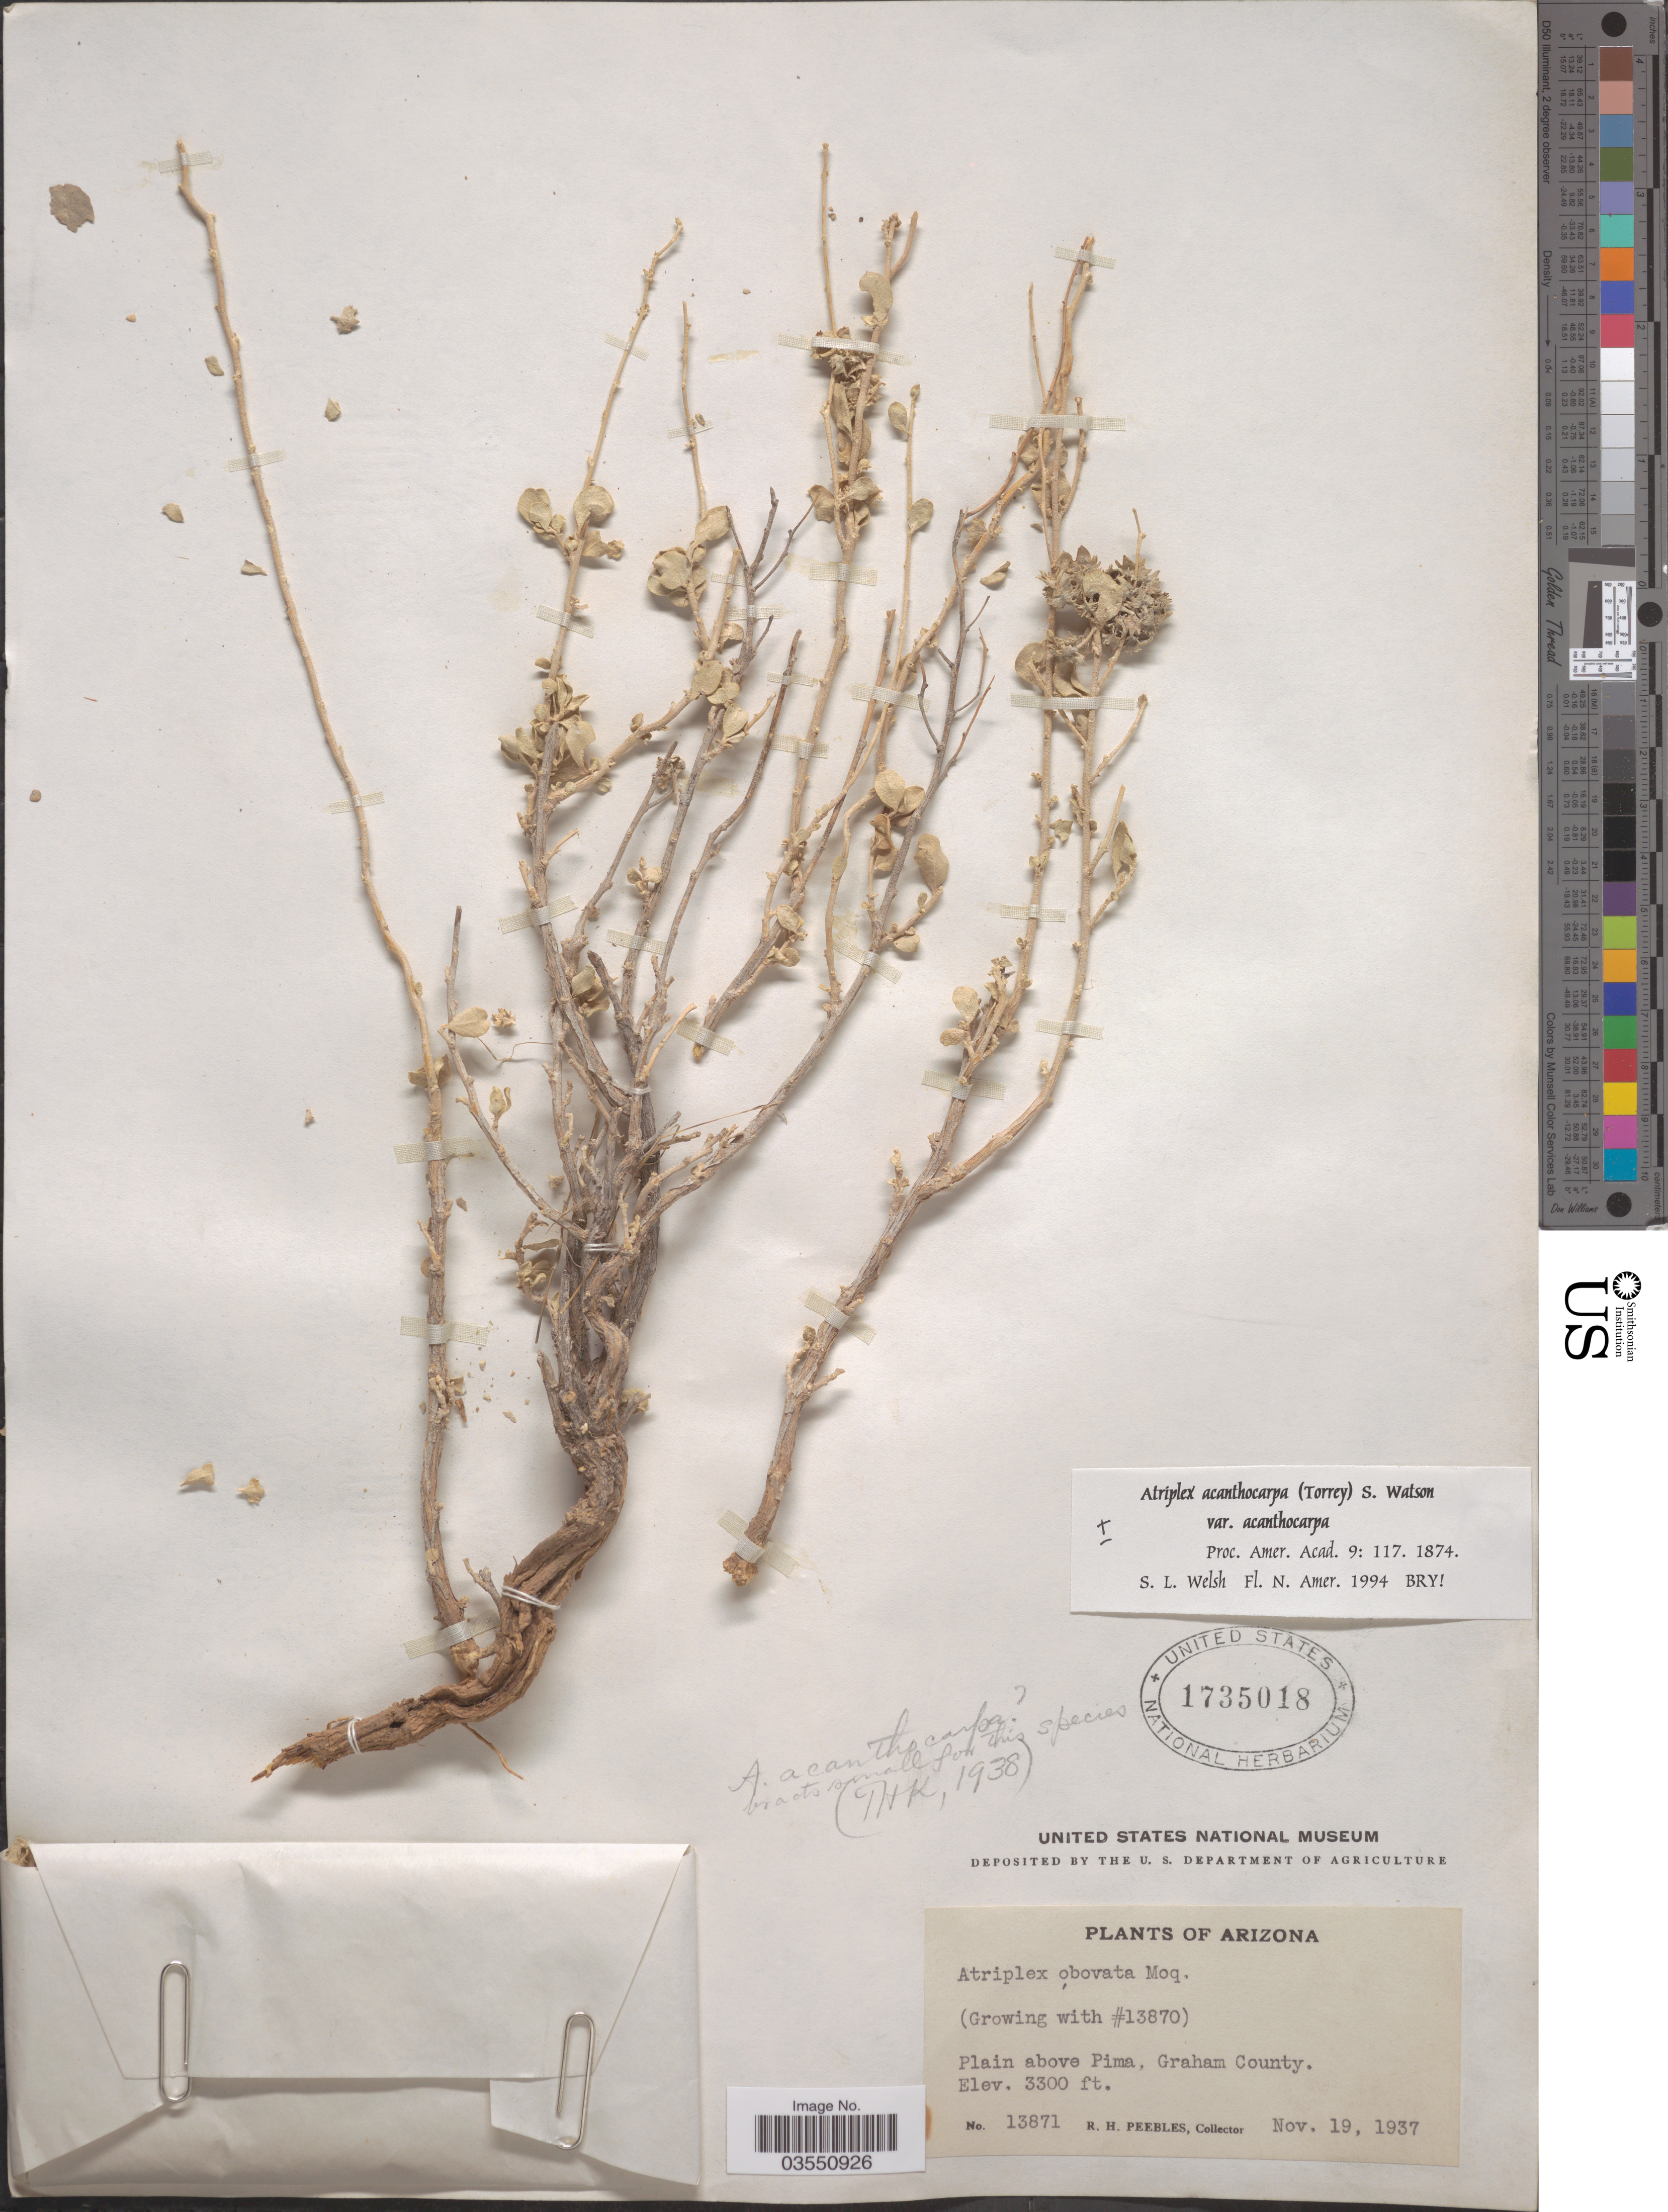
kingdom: Plantae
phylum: Tracheophyta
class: Magnoliopsida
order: Caryophyllales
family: Amaranthaceae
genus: Atriplex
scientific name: Atriplex acanthocarpa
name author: (Torr.) S. Watson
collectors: R. H. Peebles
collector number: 13871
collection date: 1937-11-19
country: United States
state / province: Arizona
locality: Plain above Pima, Graham County.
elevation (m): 1006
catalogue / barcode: US 1735018